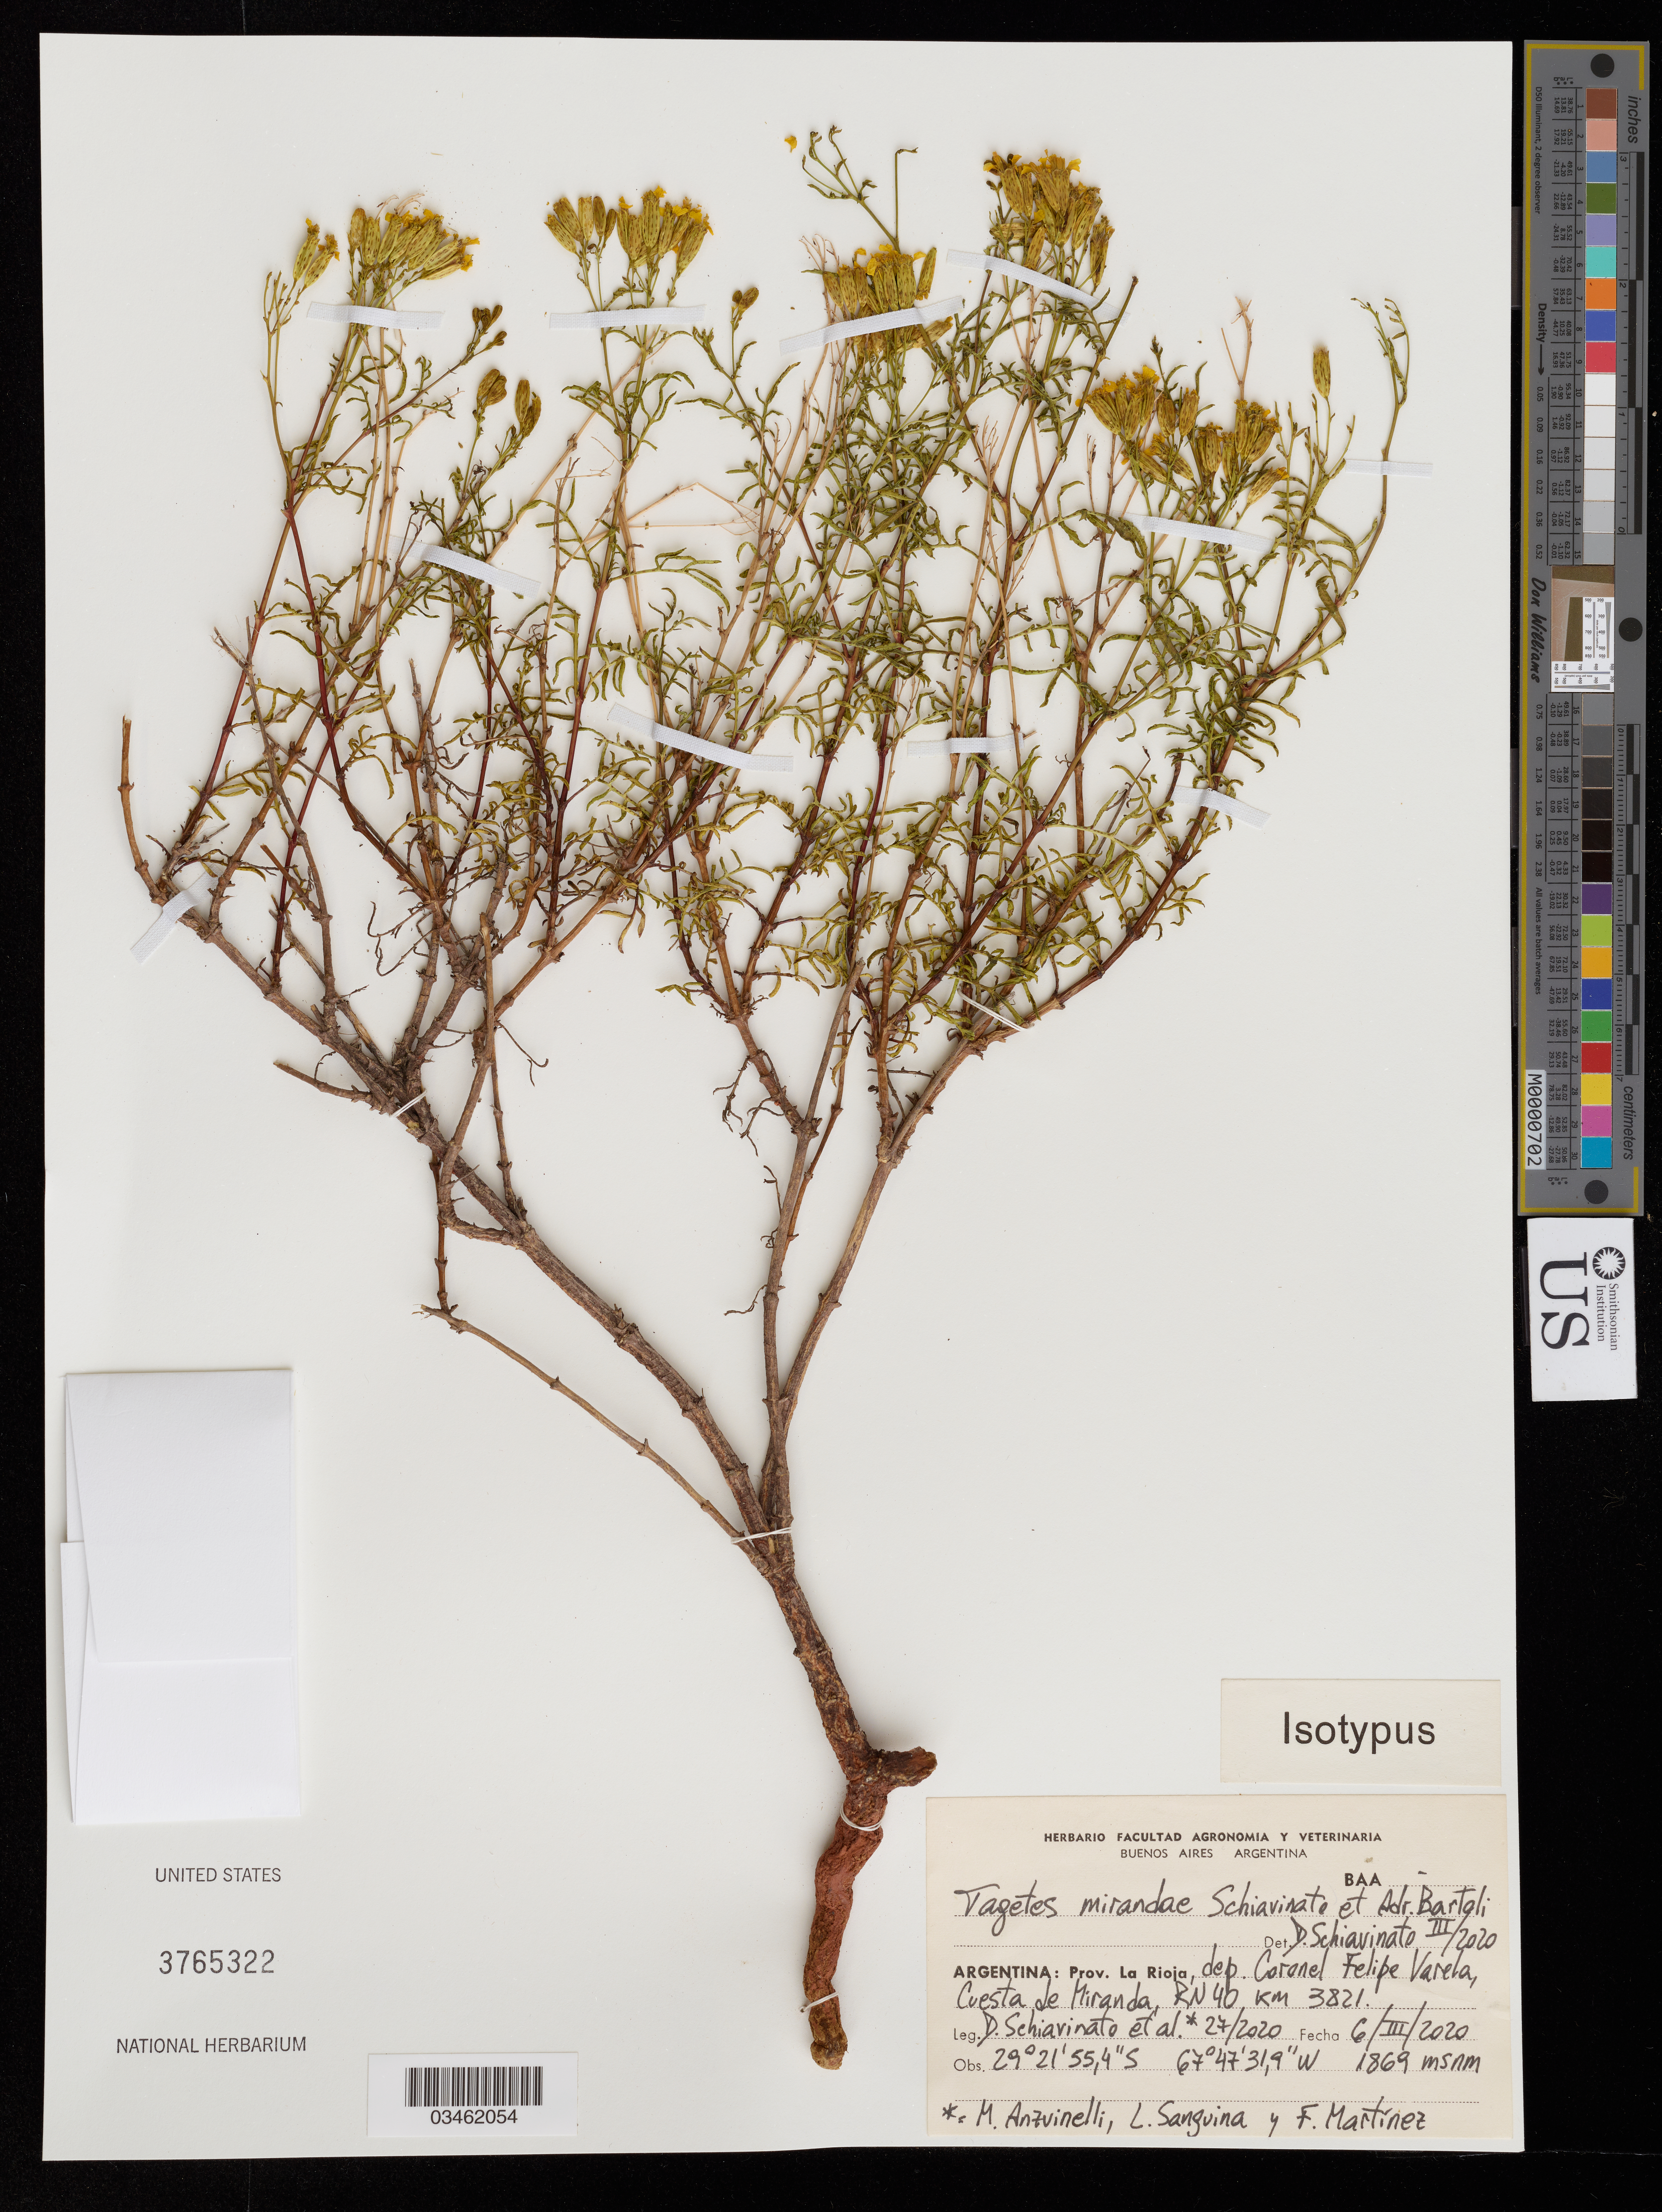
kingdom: Plantae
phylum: Tracheophyta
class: Magnoliopsida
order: Asterales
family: Asteraceae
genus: Tagetes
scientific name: Tagetes mirandae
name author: Schiavinato & Adr. Bartoli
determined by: Schiavinato, Dario J.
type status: Isotype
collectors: D. Schiavinato, M. Anzuinelli, L. Sanguina & F. Martinez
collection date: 2020-03-06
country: Argentina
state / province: La Rioja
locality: Coronel Felipe Varela department, Cuesta de Miranda, National route 40 km 3821.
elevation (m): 1869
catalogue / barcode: US 3765322